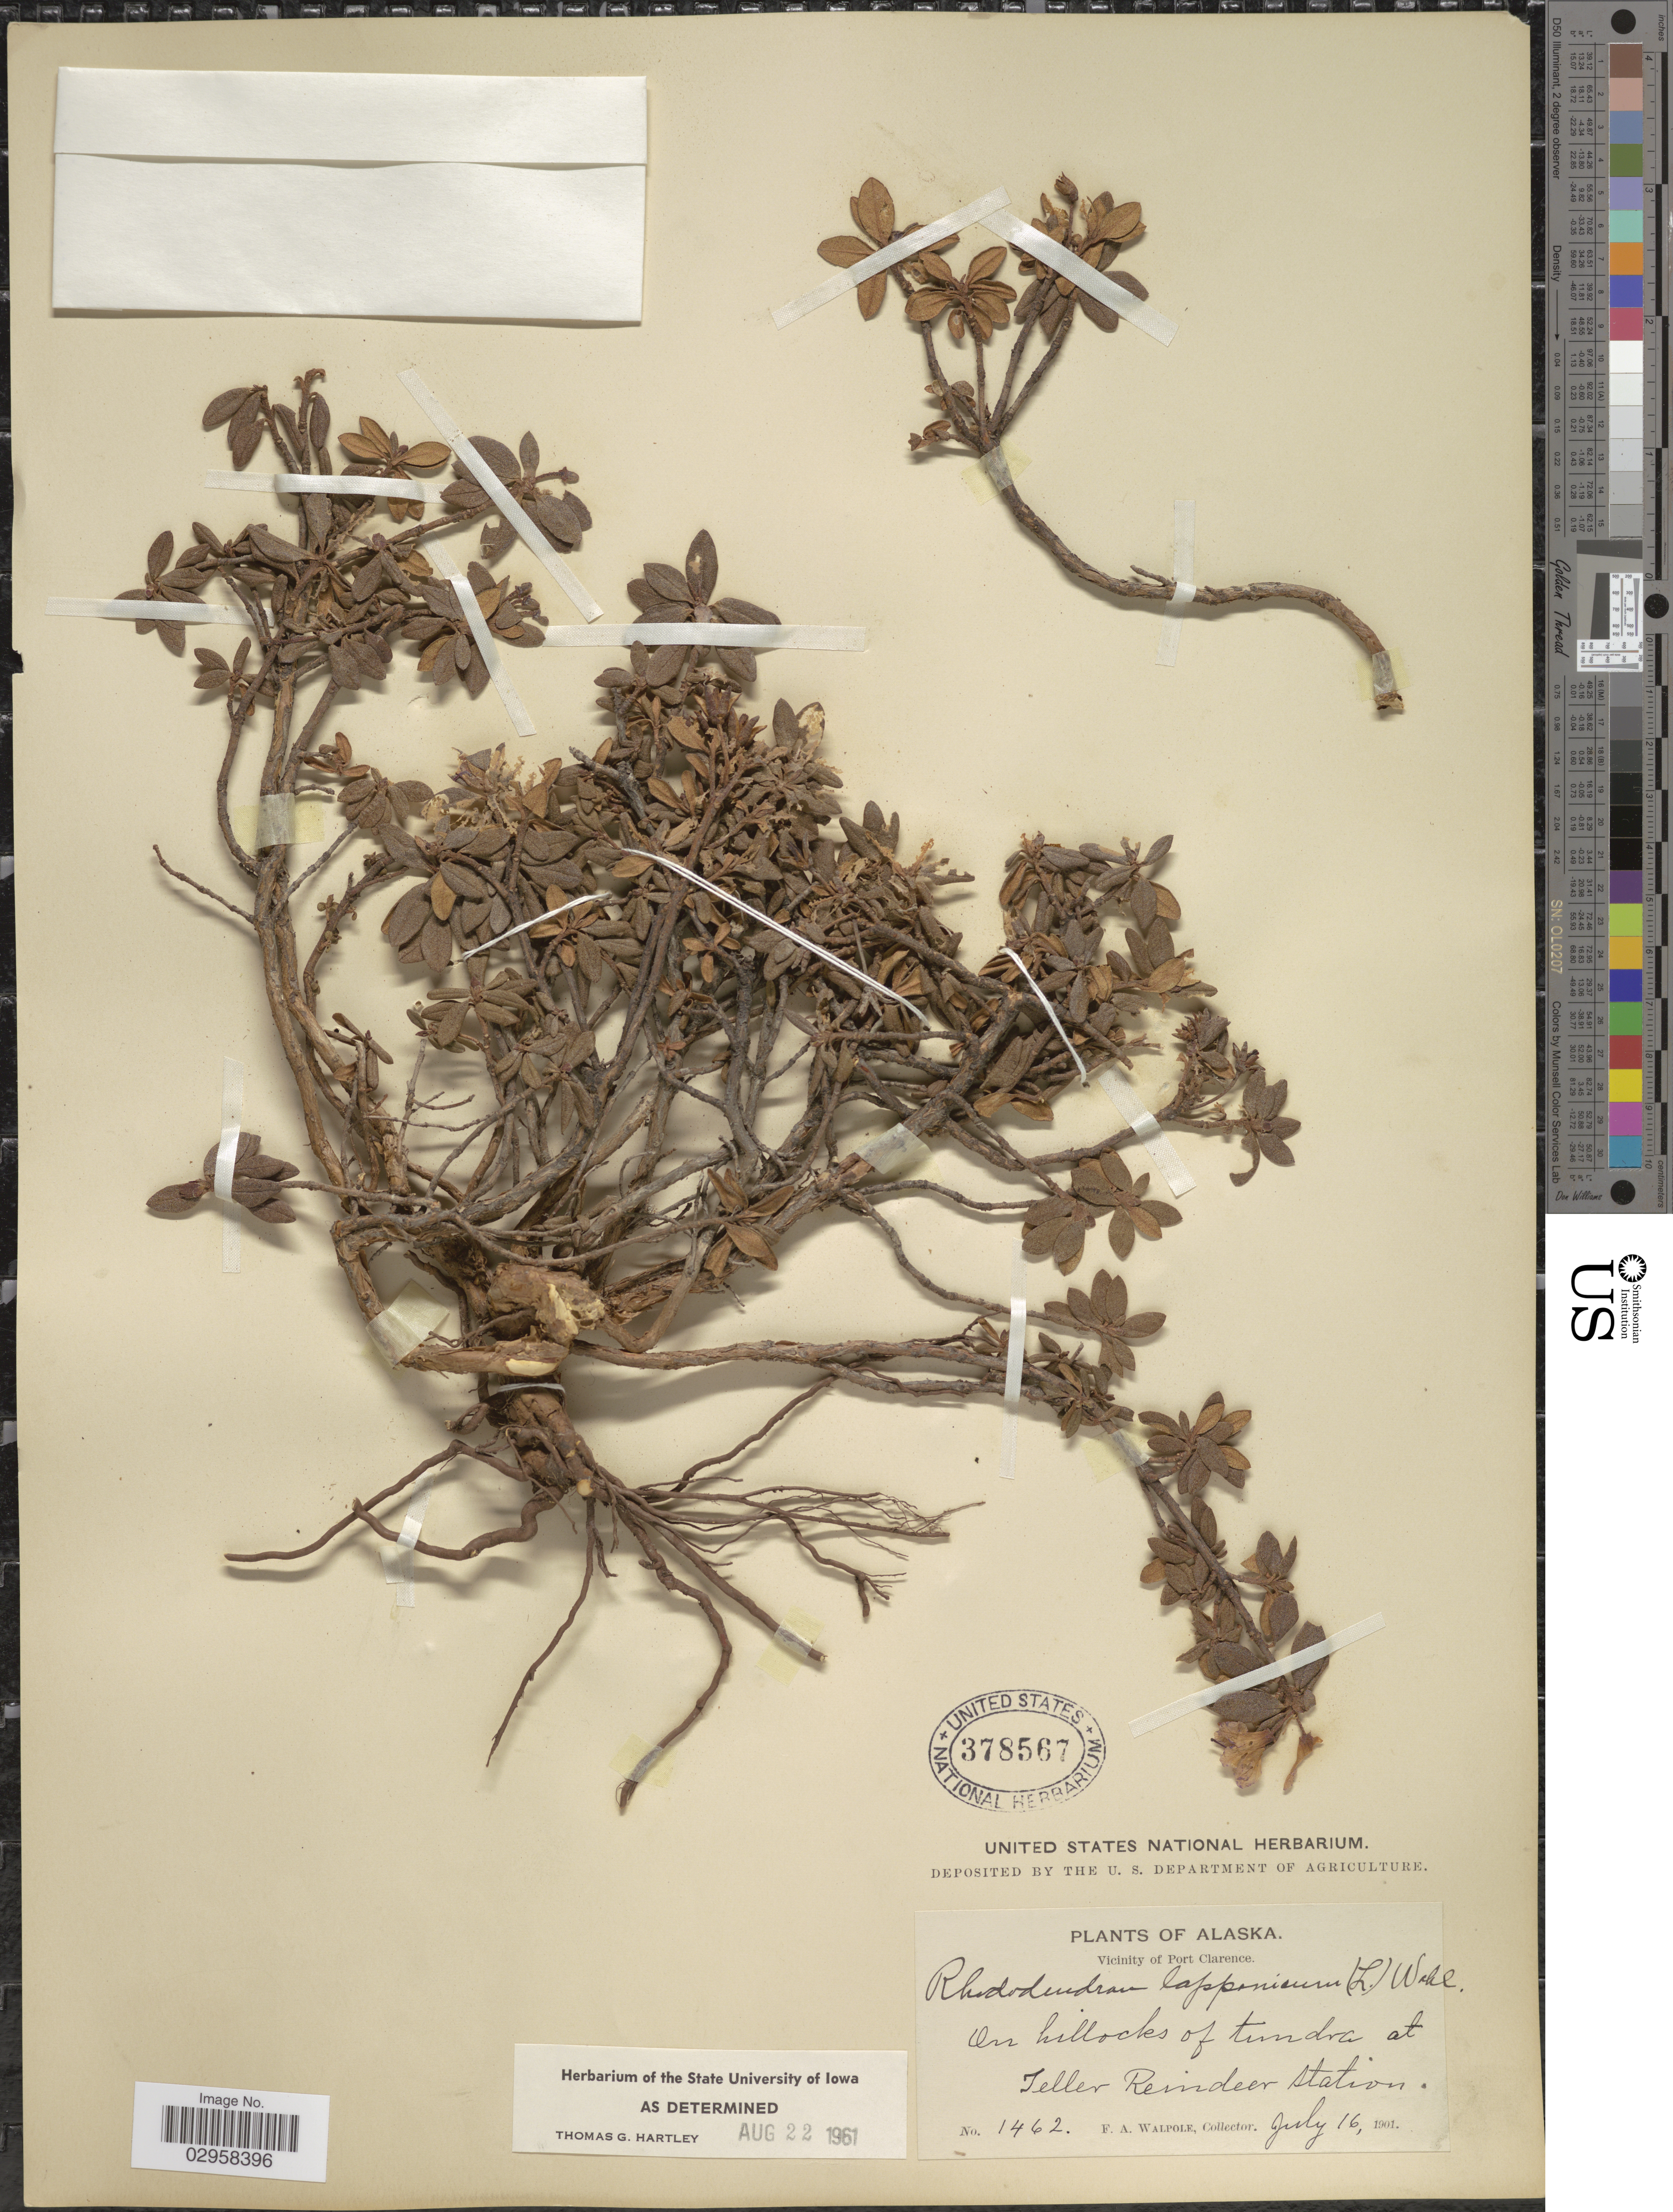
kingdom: Plantae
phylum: Tracheophyta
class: Magnoliopsida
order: Ericales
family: Ericaceae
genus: Rhododendron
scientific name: Rhododendron lapponicum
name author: (L.) Wahlenb.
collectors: F. Walpole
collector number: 1462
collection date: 1901-07-16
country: United States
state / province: Alaska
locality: Vicinity of Port Clarence. On hillocks of tundra at Teller Reindeer Station.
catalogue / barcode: US 378567